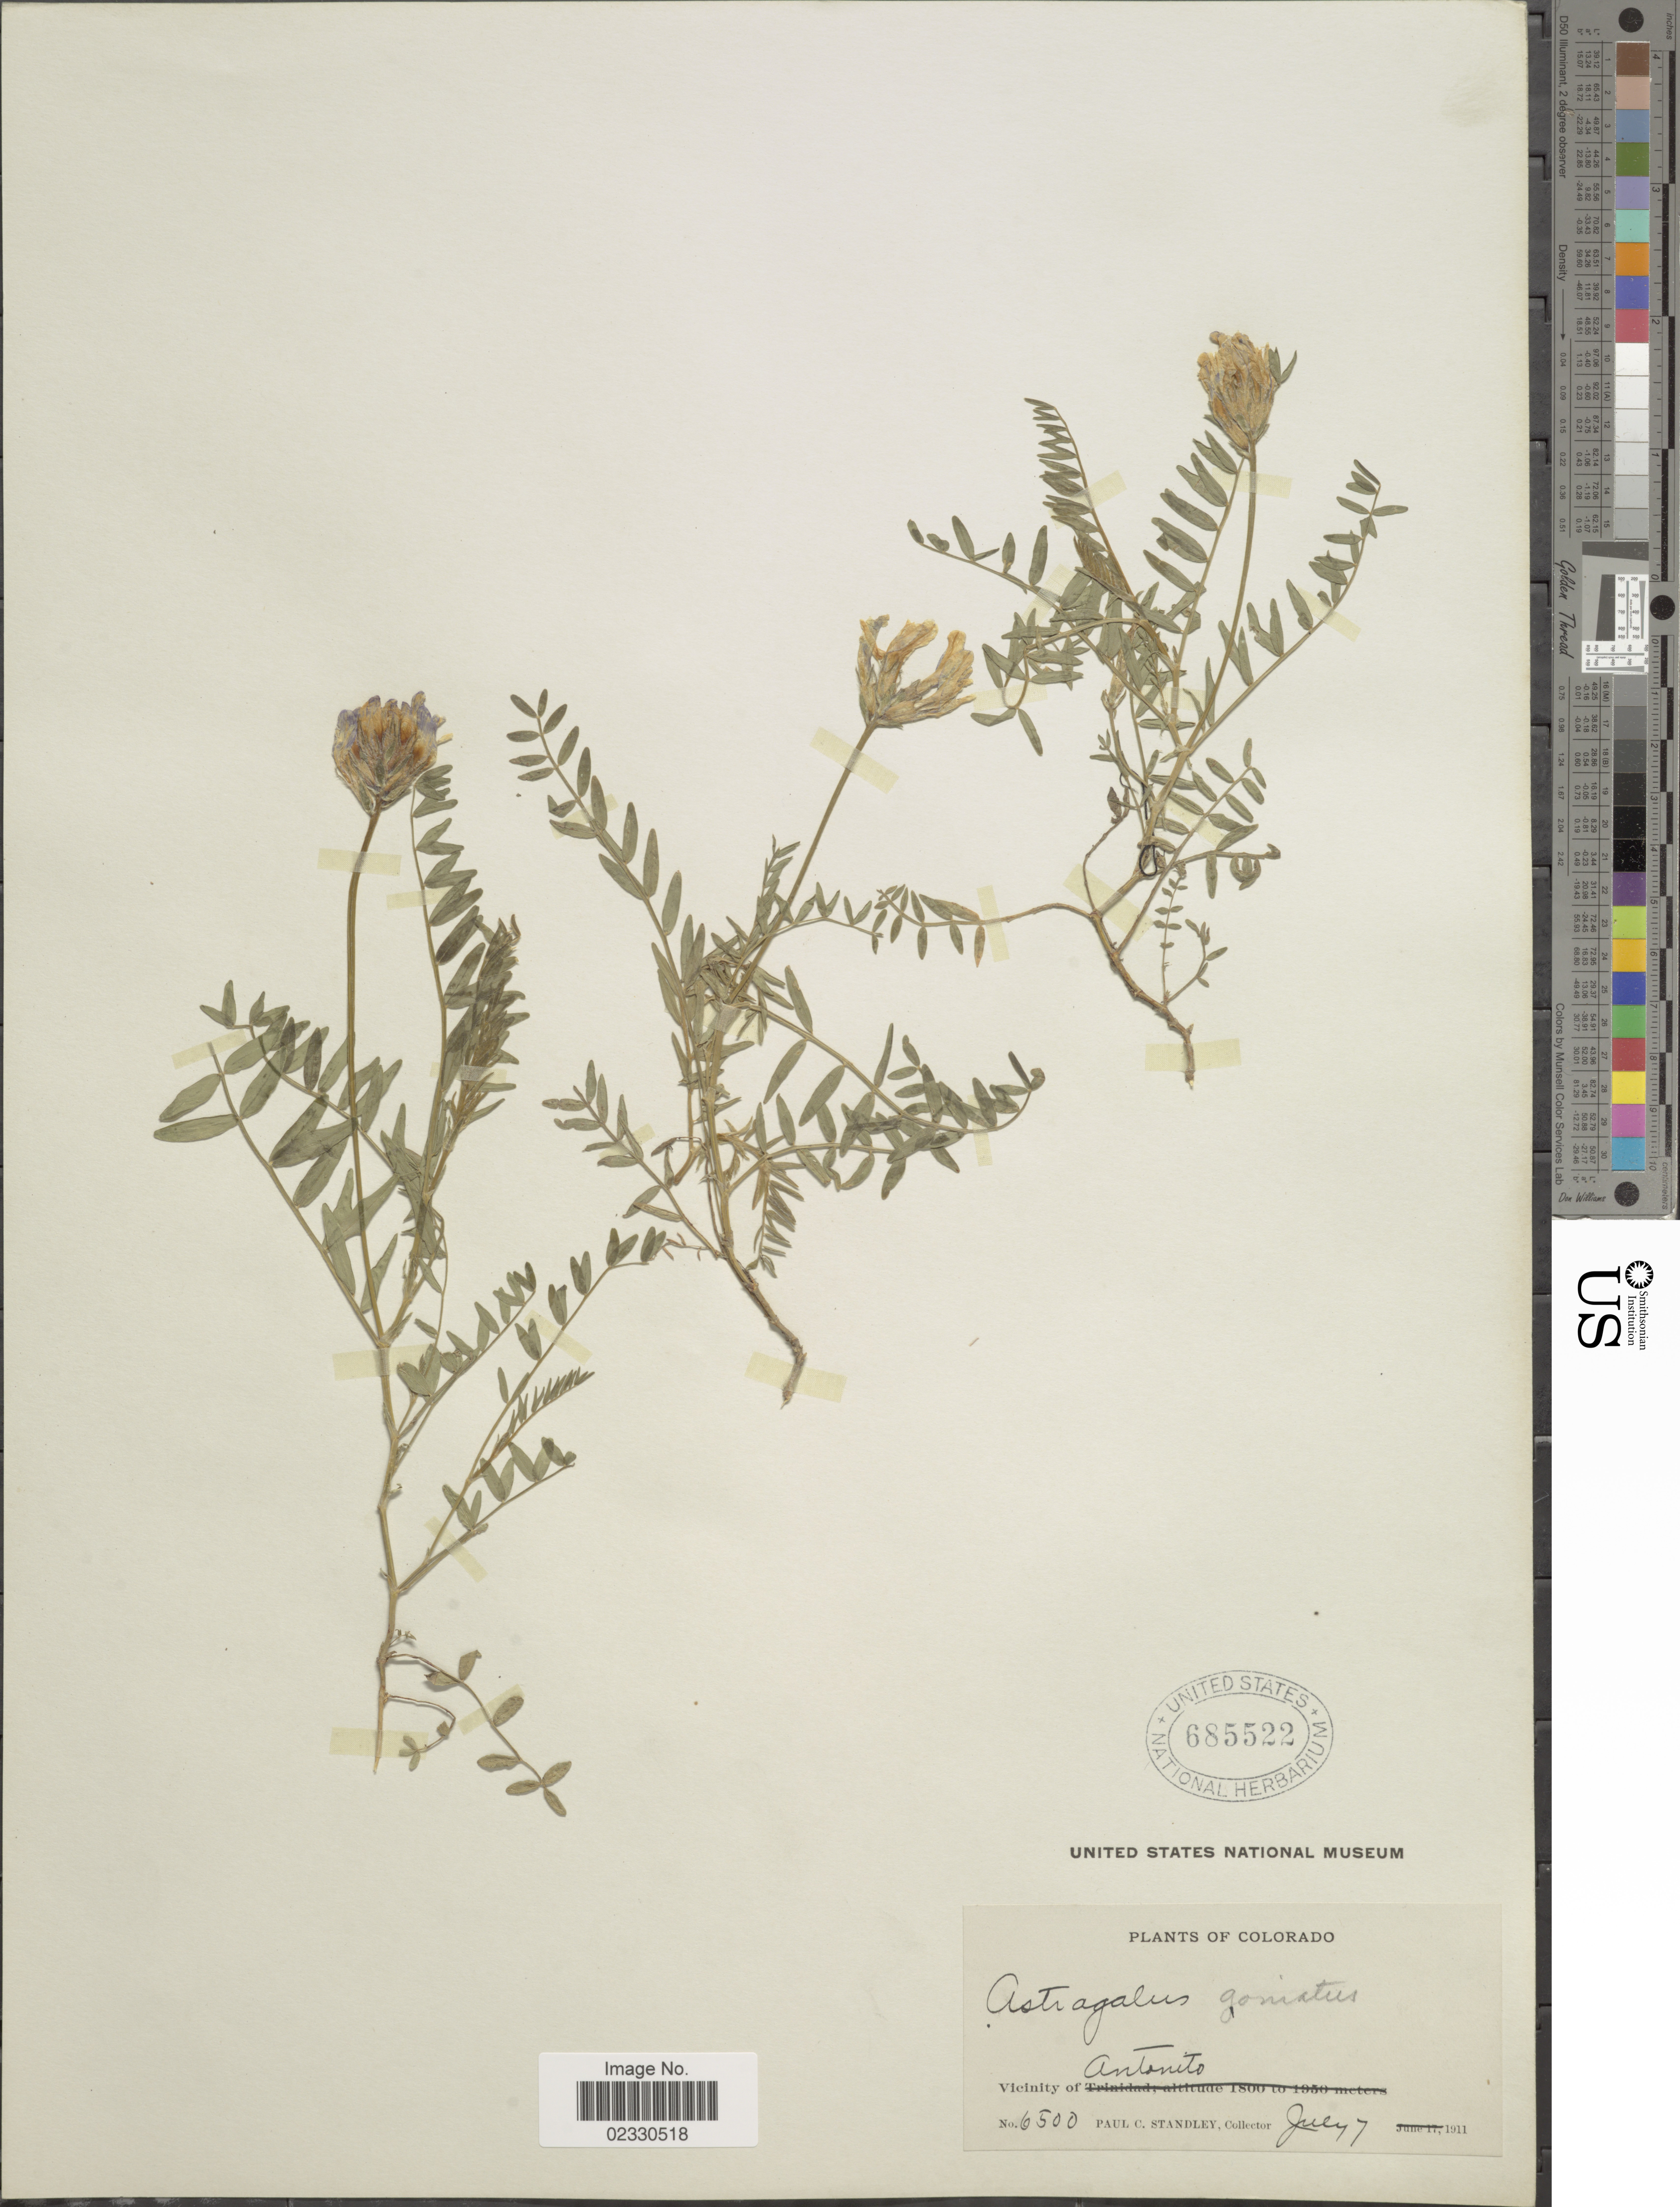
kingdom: Plantae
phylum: Tracheophyta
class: Magnoliopsida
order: Fabales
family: Fabaceae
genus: Astragalus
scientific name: Astragalus dasyglottis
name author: DC.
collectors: P. C. Standley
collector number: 6500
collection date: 1911-07-07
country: United States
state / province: Colorado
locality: Vicinity of Antonito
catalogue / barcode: US 685522